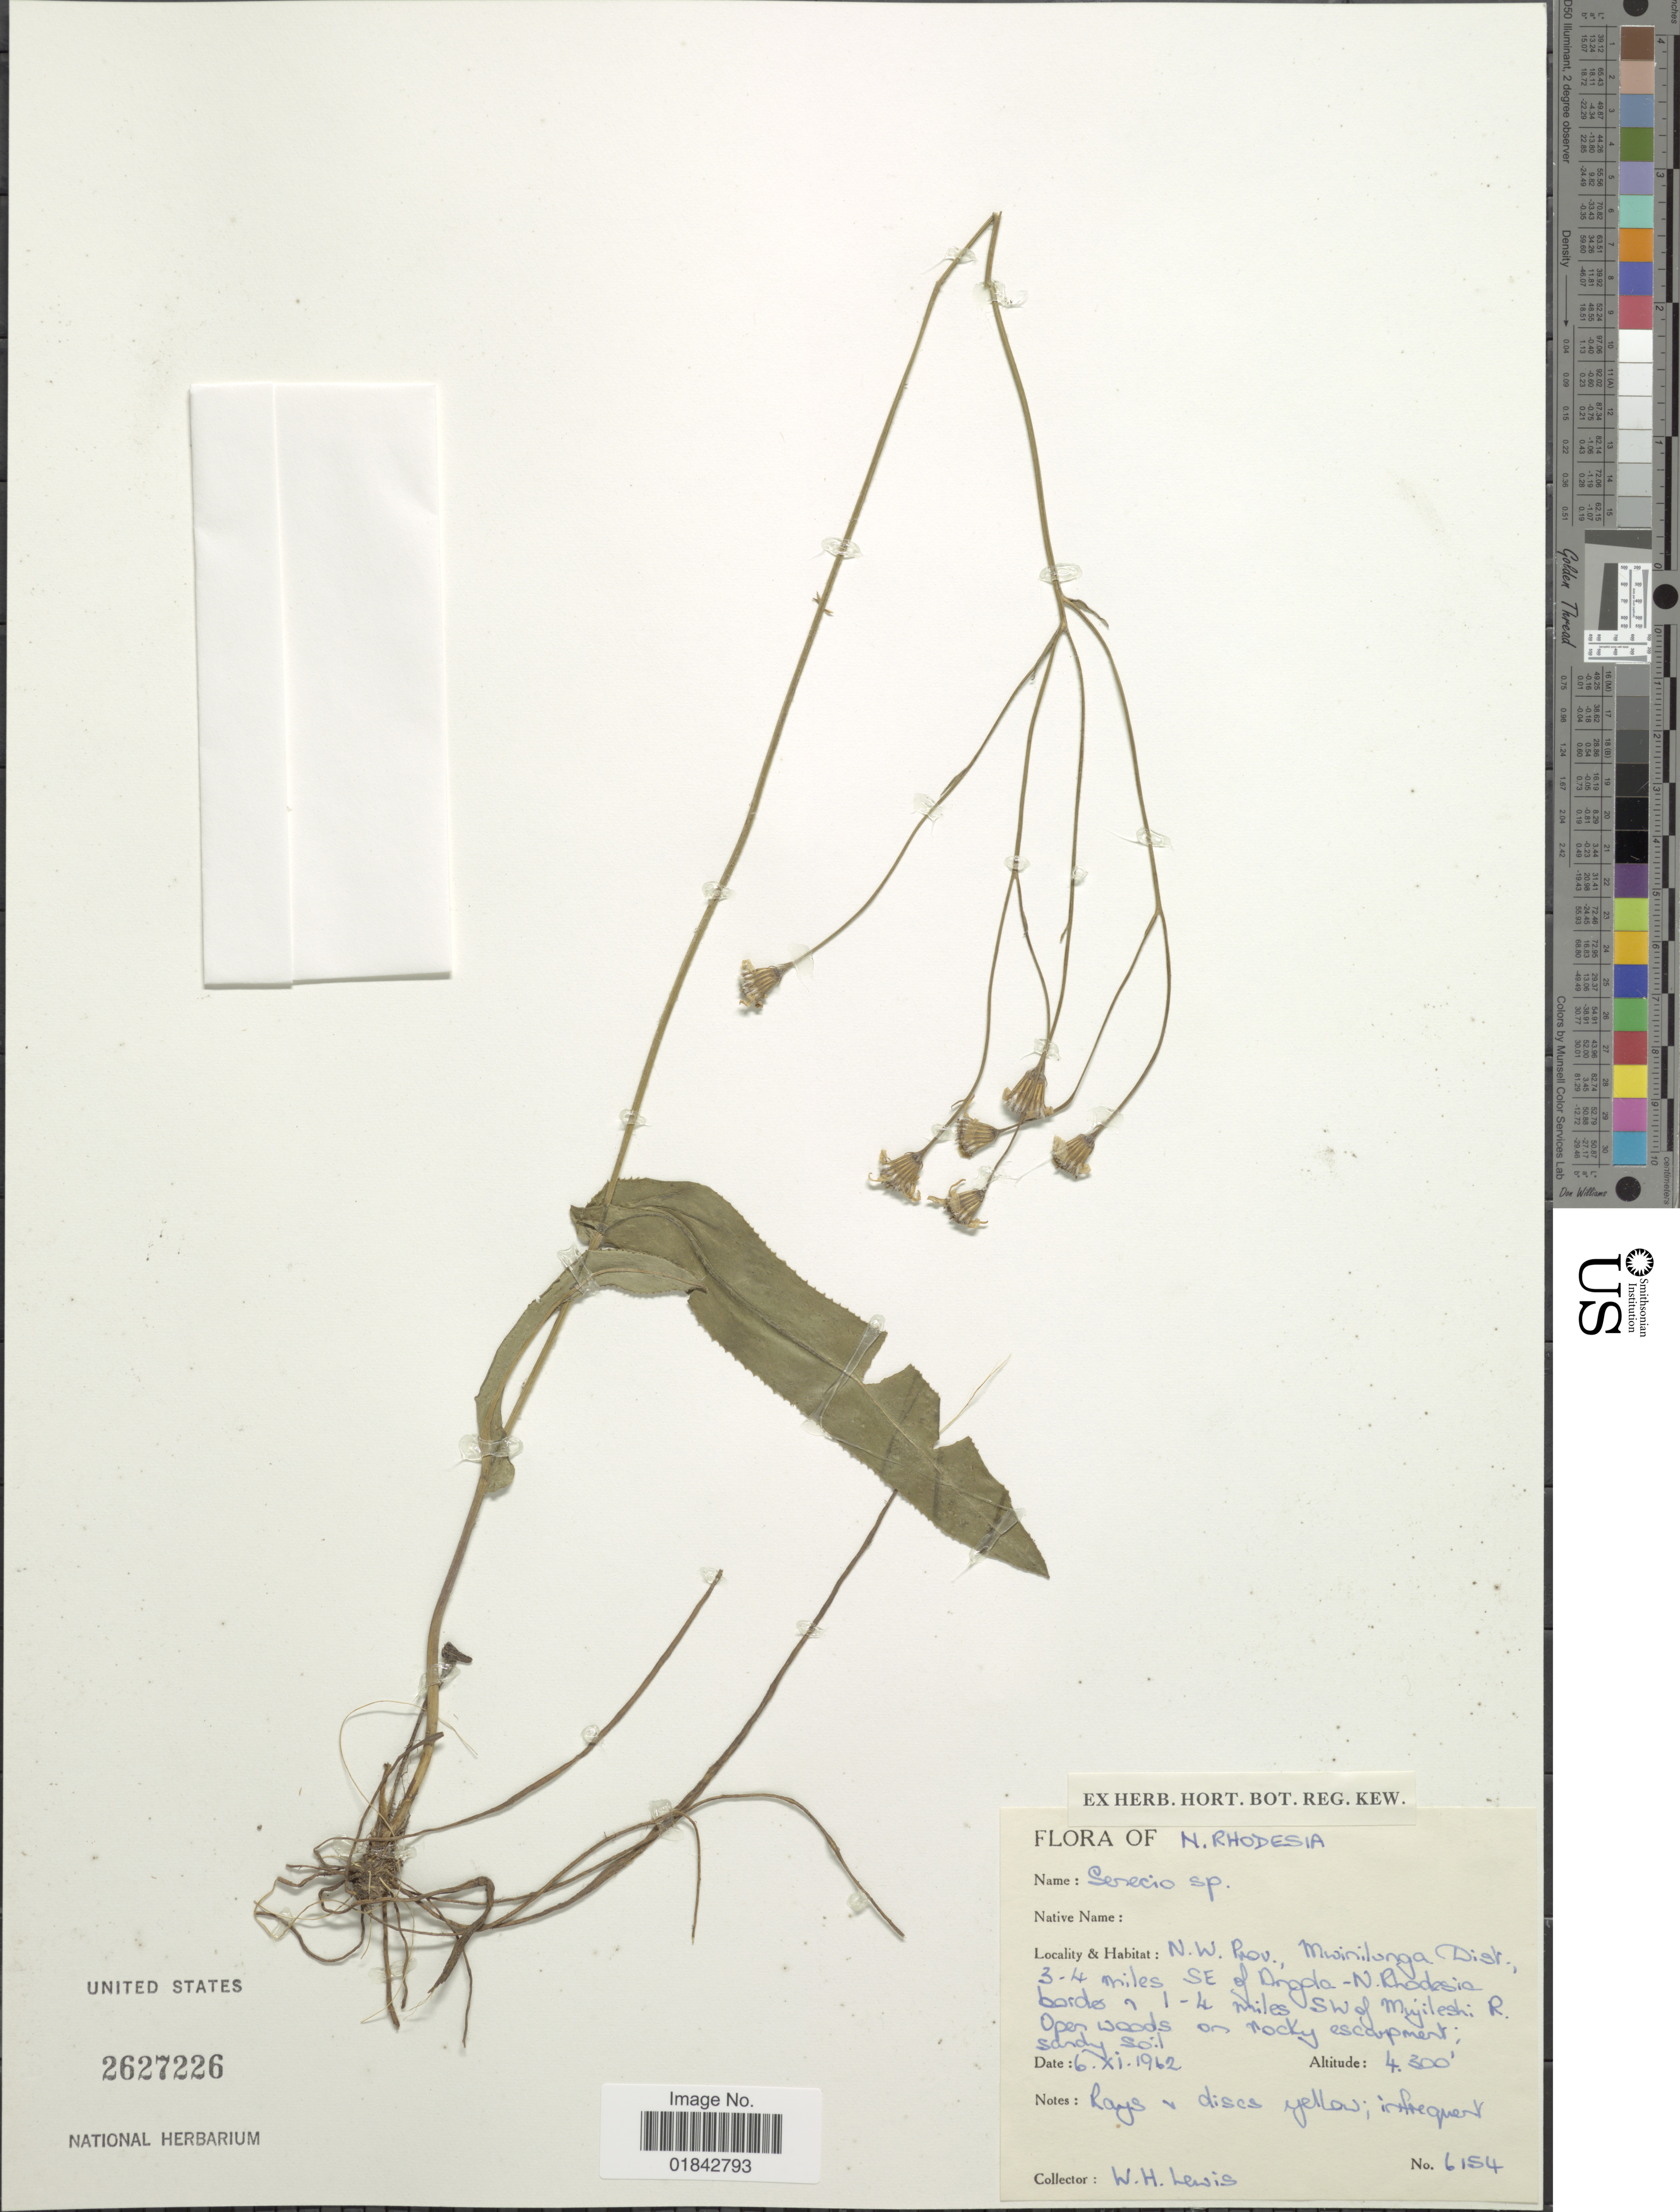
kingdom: Plantae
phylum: Tracheophyta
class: Magnoliopsida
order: Asterales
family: Asteraceae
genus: Senecio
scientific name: Senecio sp.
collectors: W. H. Lewis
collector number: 6154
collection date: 1962-11-06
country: Zambia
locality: N.Rhodesia, Mwinilunga Dist., 3-4 miles SE of Angola- N. Rhodesia border 1-4 miles SW of Mujileshi R., open woods on rocky escapement.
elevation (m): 1311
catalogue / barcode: US 2627226